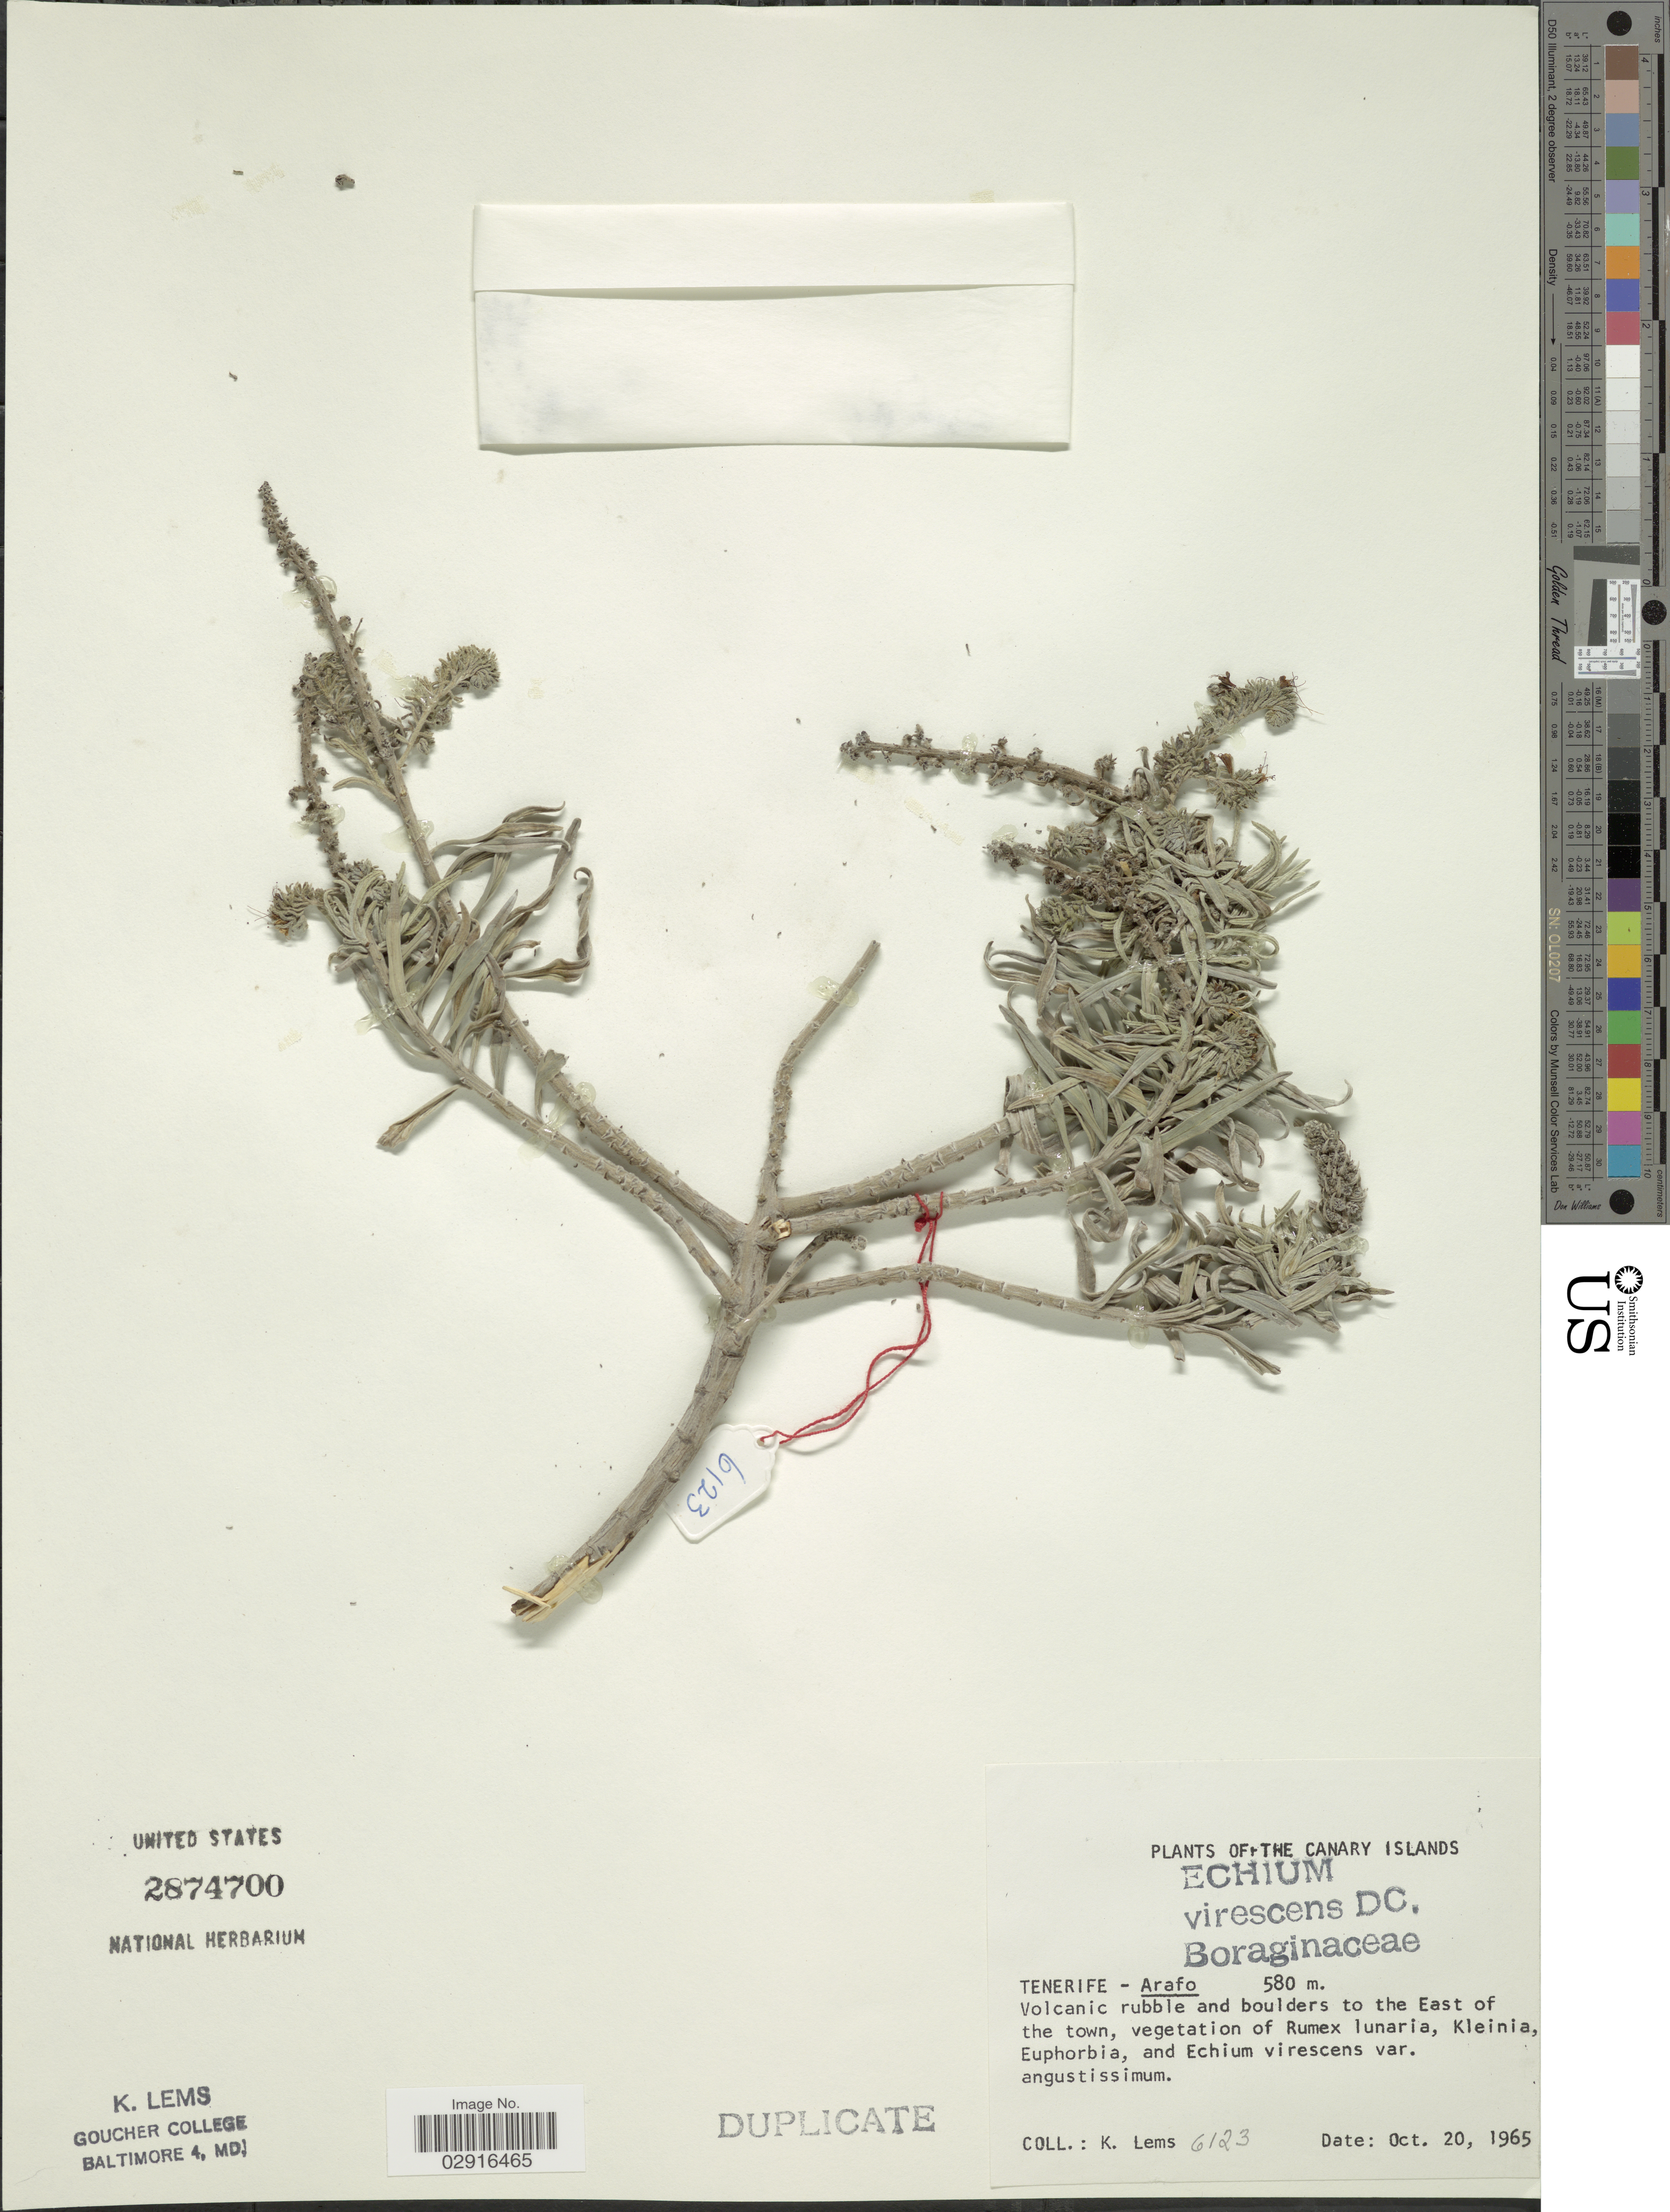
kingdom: Plantae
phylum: Tracheophyta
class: Magnoliopsida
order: Boraginales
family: Boraginaceae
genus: Echium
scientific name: Echium virescens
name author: DC.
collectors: K. Lems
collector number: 6123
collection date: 1965-10-20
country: Spain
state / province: Canarias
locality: The Canary Islands. Tenerife - Arafo. Volcanic rubble and boulders to the East of the town.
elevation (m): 580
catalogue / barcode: US 2874700